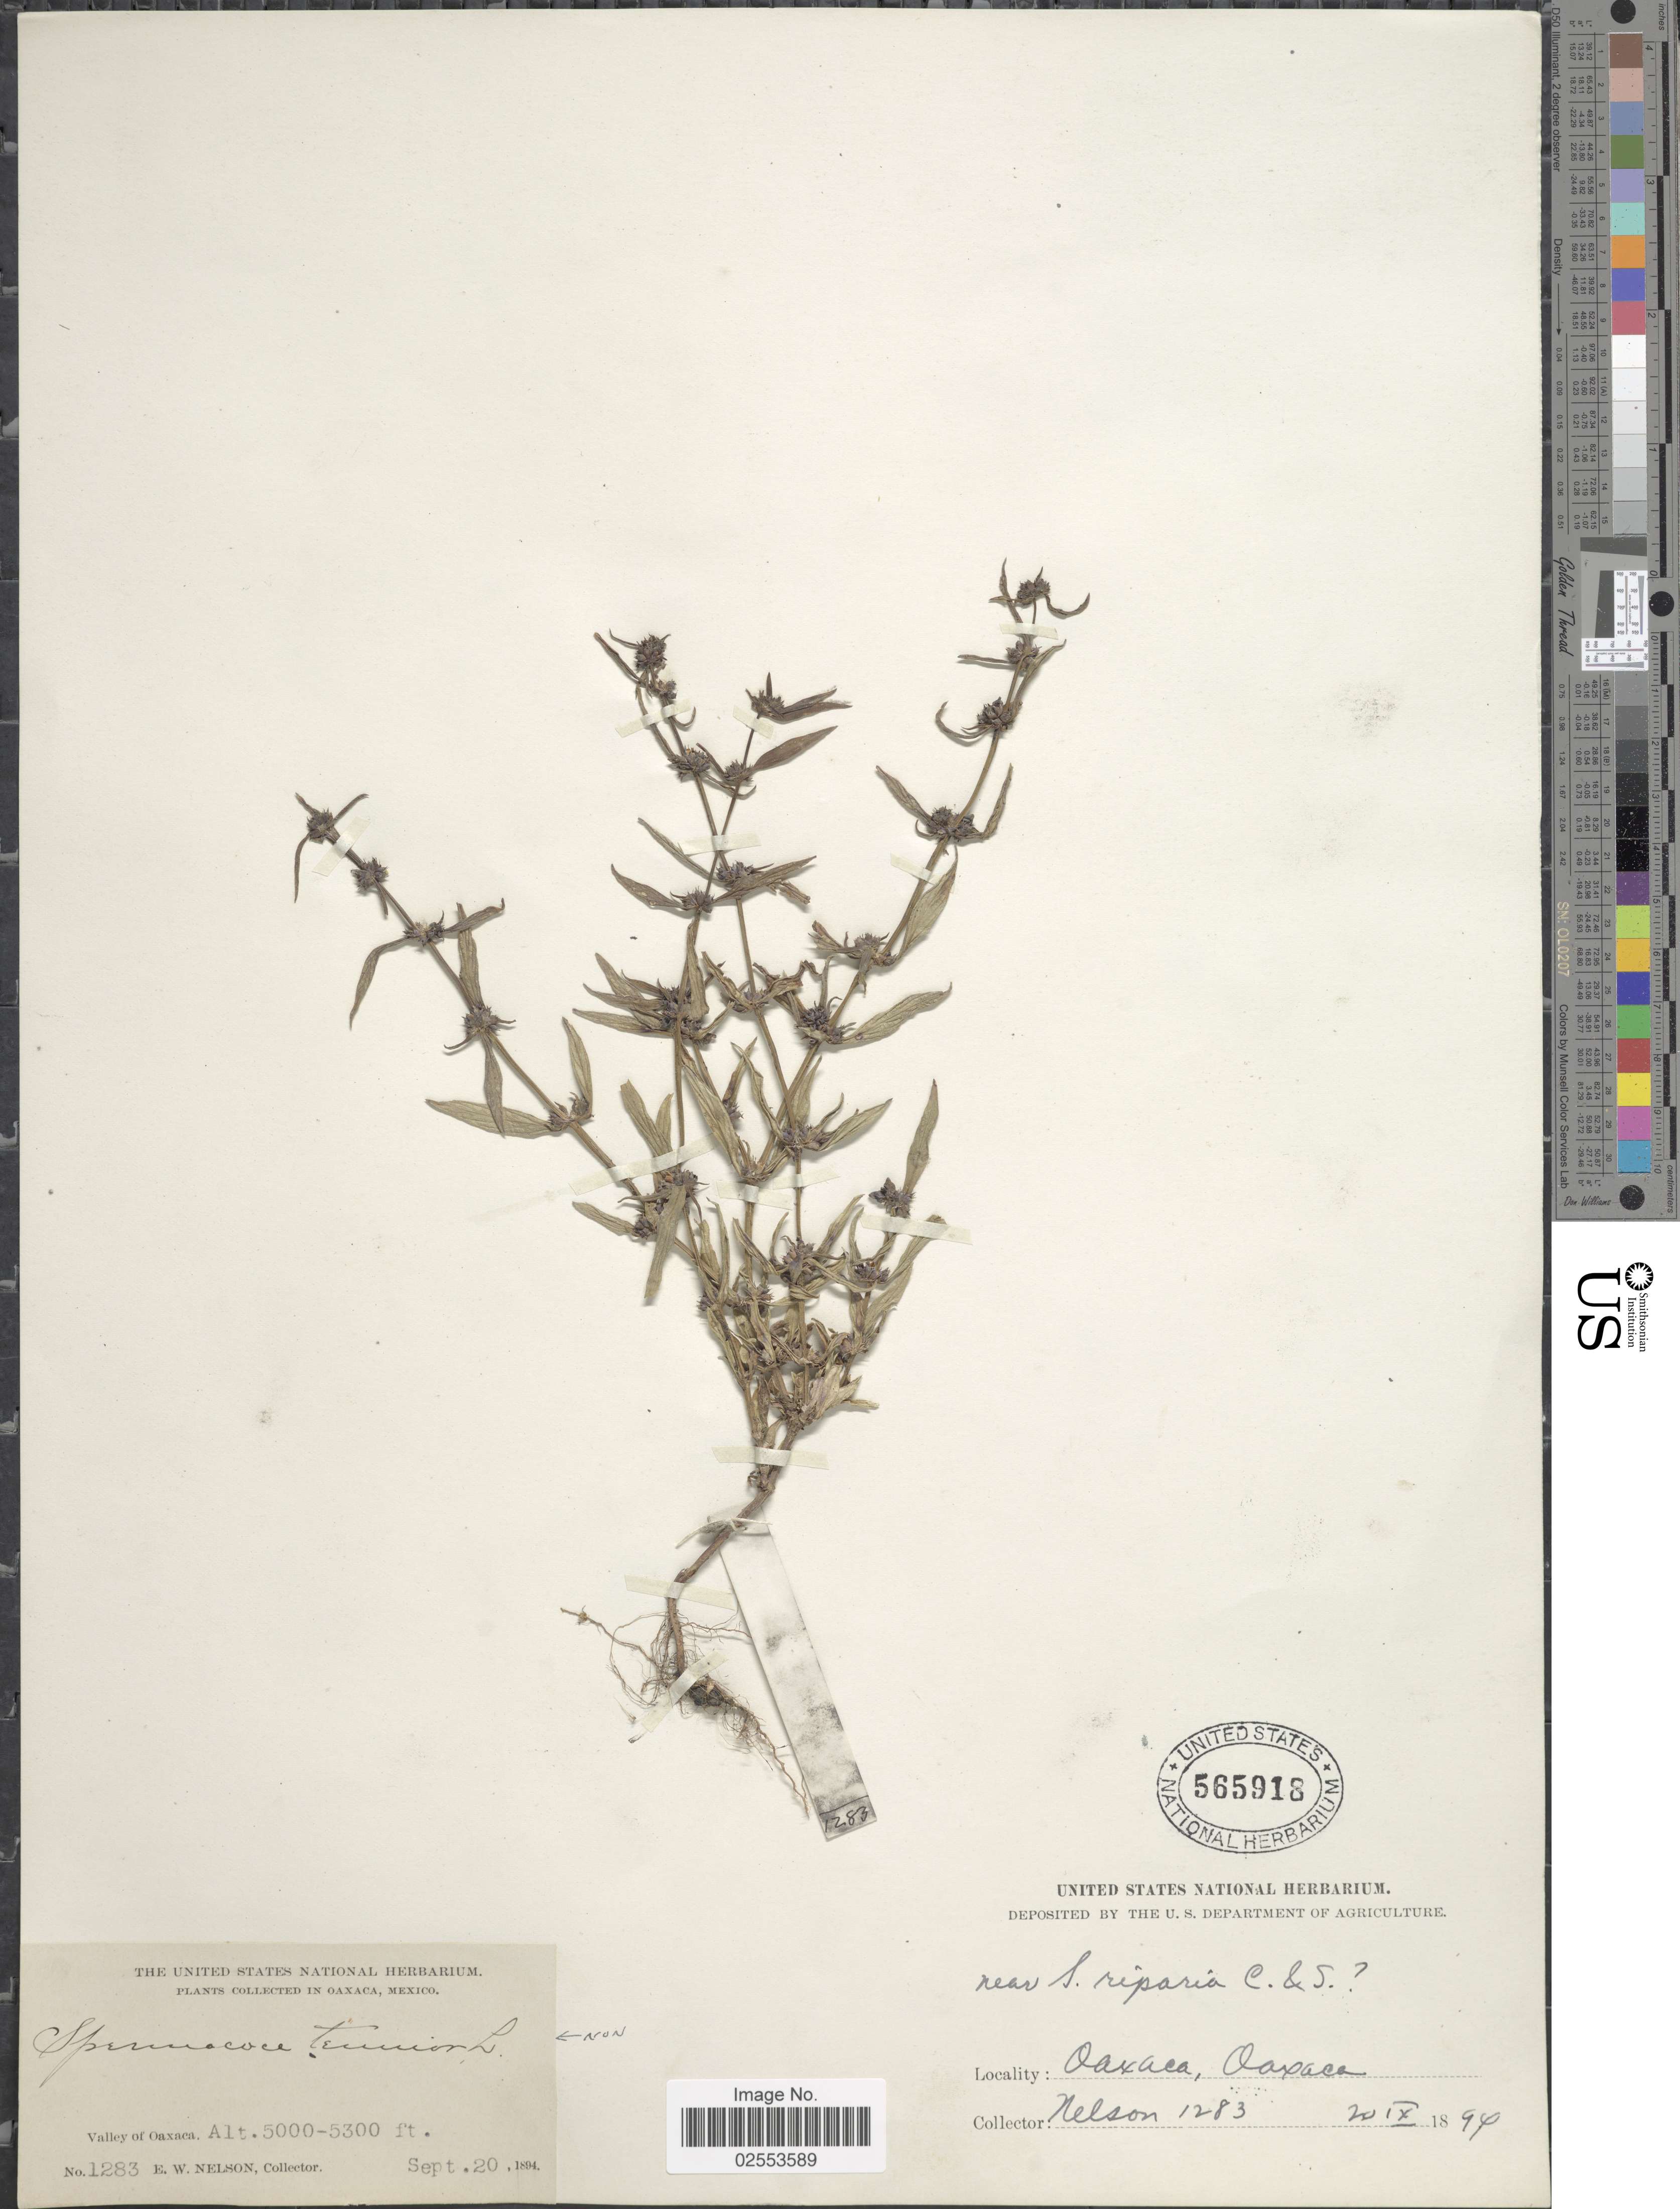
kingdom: Plantae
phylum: Tracheophyta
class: Magnoliopsida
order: Gentianales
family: Rubiaceae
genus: Spermacoce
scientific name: Spermacoce tenuior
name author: L.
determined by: Florentin, Mariela Nunez, (CTES), Instituto de Botanica del Nordeste (ARGENTINA)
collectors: E. W. Nelson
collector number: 1283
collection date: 1894-09-20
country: Mexico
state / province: Oaxaca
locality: Valley of Oaxaca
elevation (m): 1524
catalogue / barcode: US 565918